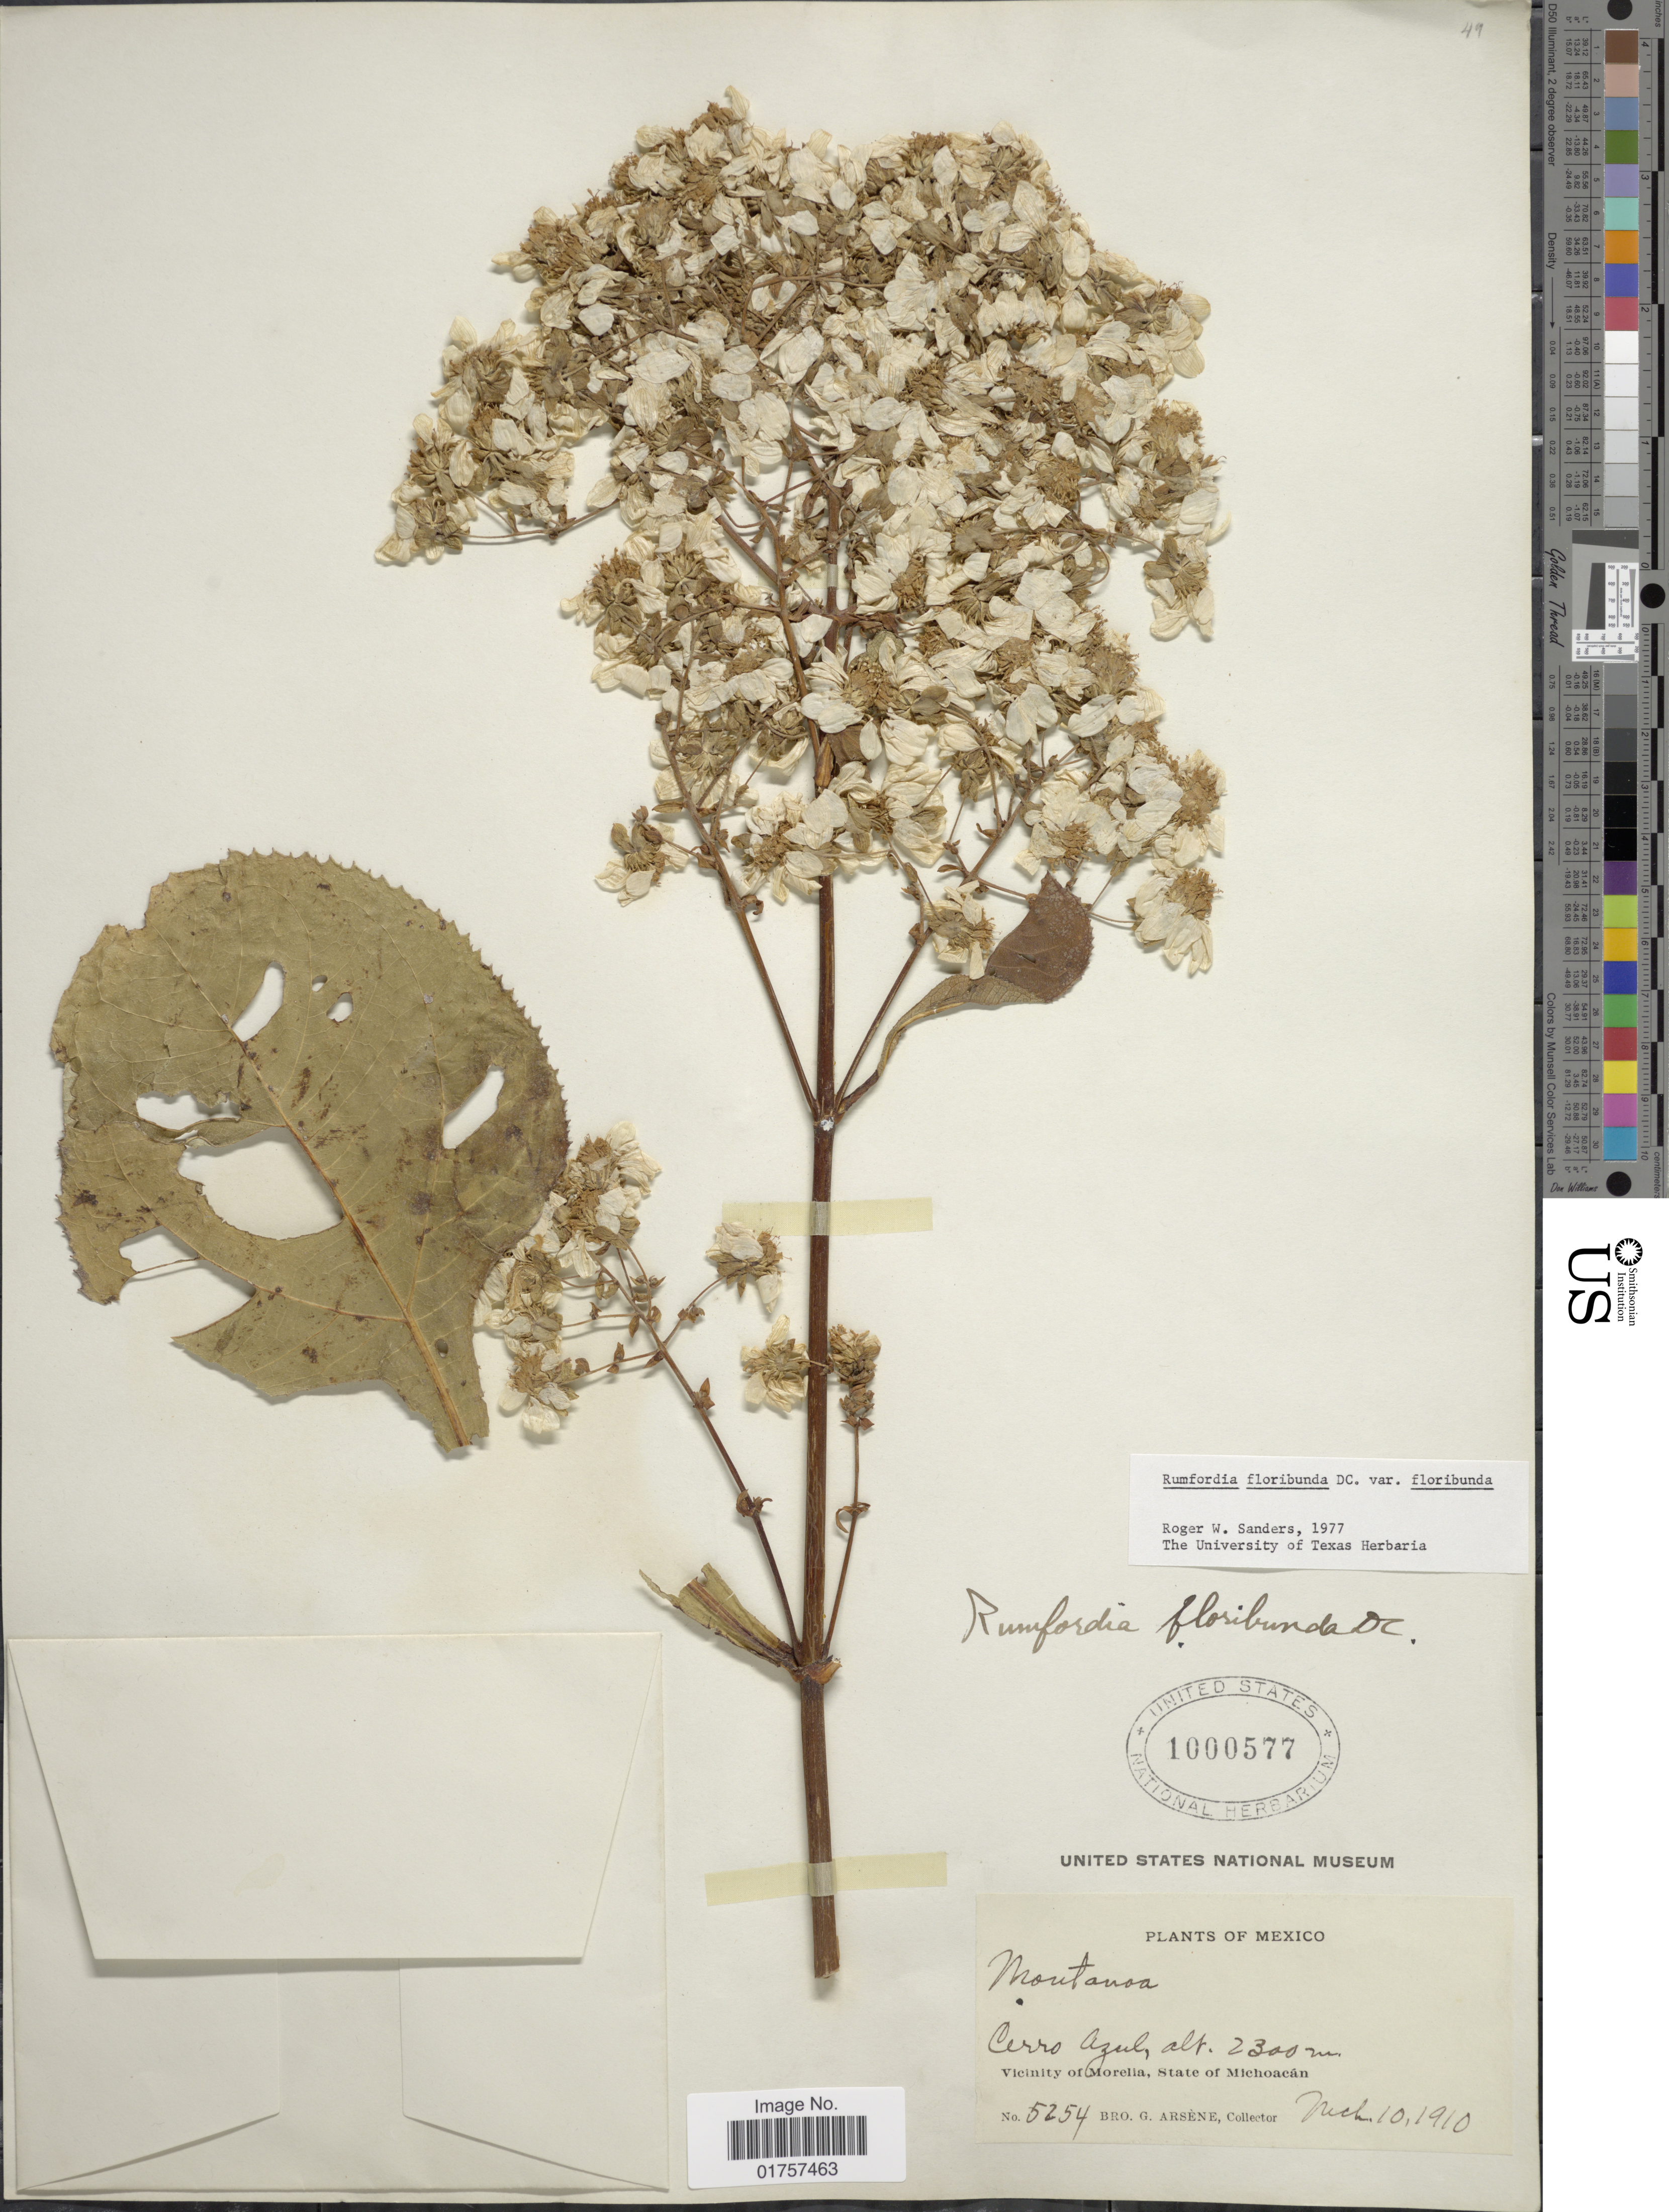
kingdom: Plantae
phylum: Tracheophyta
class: Magnoliopsida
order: Asterales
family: Asteraceae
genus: Rumfordia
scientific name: Rumfordia floribunda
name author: DC.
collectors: Bro. G. Arsène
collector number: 5254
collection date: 1910-03-10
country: Mexico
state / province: Michoacán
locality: Cerro Azul. Vicinity of Morelia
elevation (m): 2300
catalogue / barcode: US 1000577